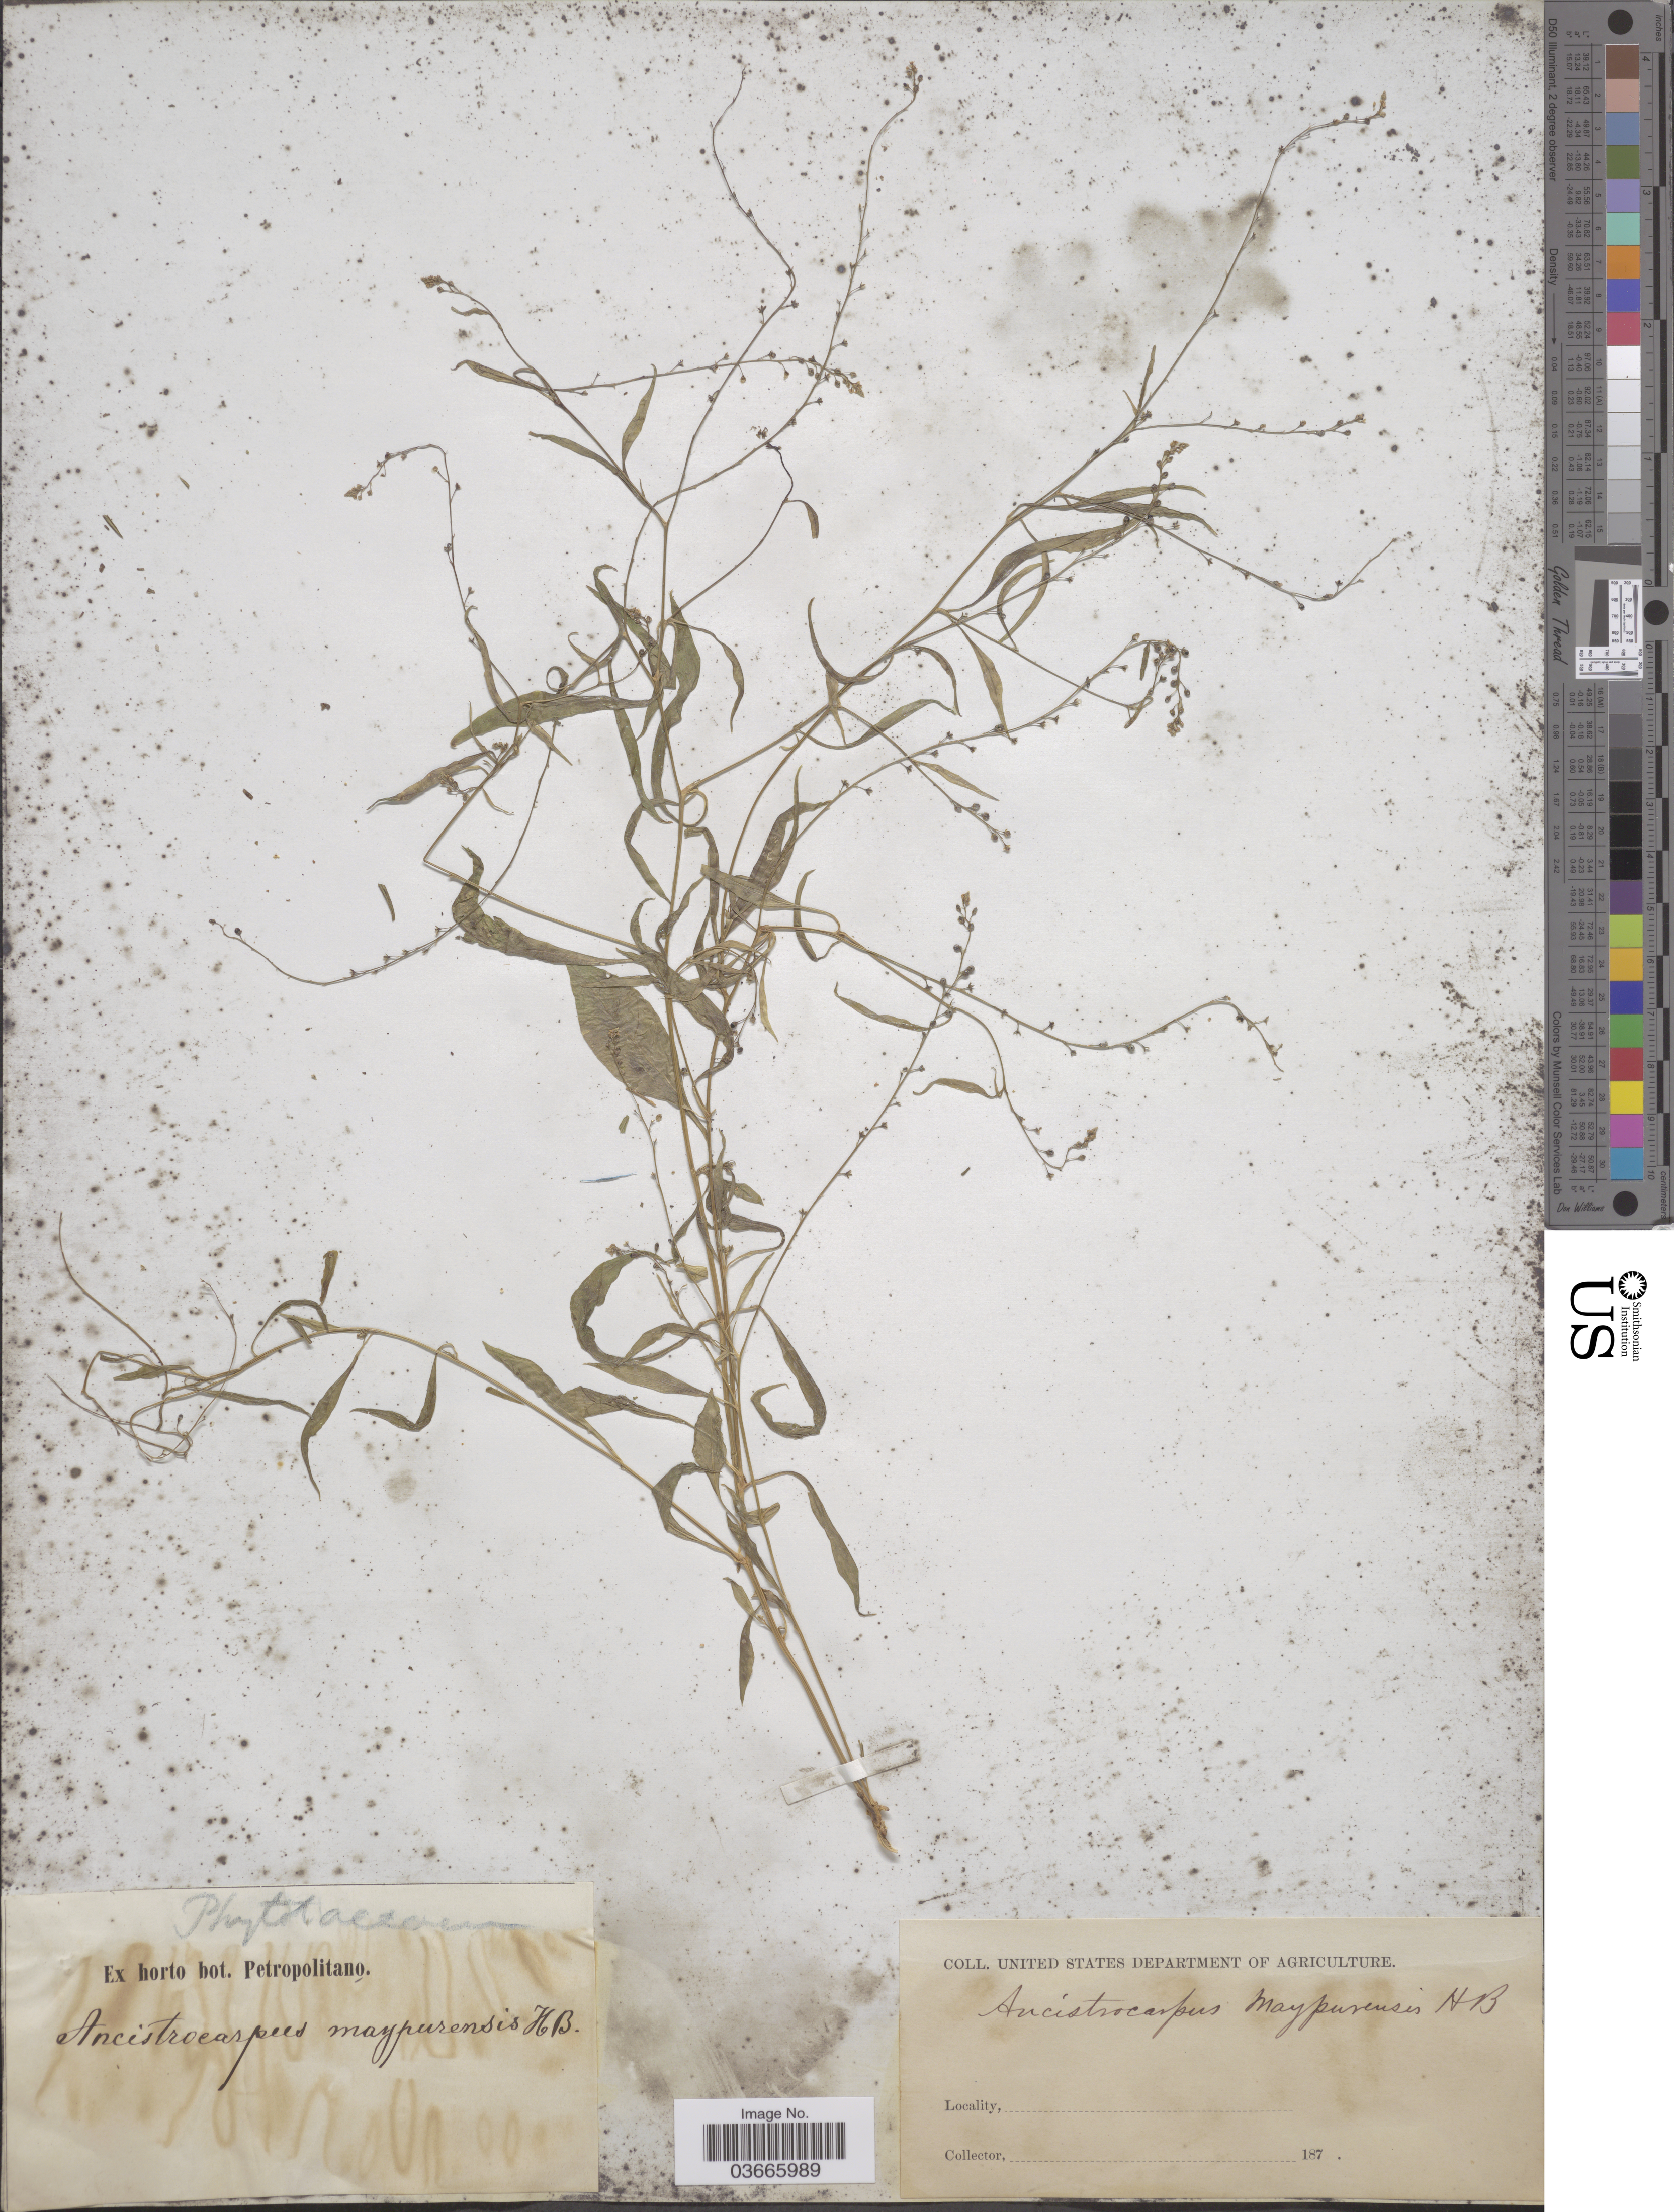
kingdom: Plantae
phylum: Tracheophyta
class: Magnoliopsida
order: Caryophyllales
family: Microteaceae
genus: Microtea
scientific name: Microtea maypurensis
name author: (Kunth) G. Don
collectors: ex Horto Bot. Petropolitano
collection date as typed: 187